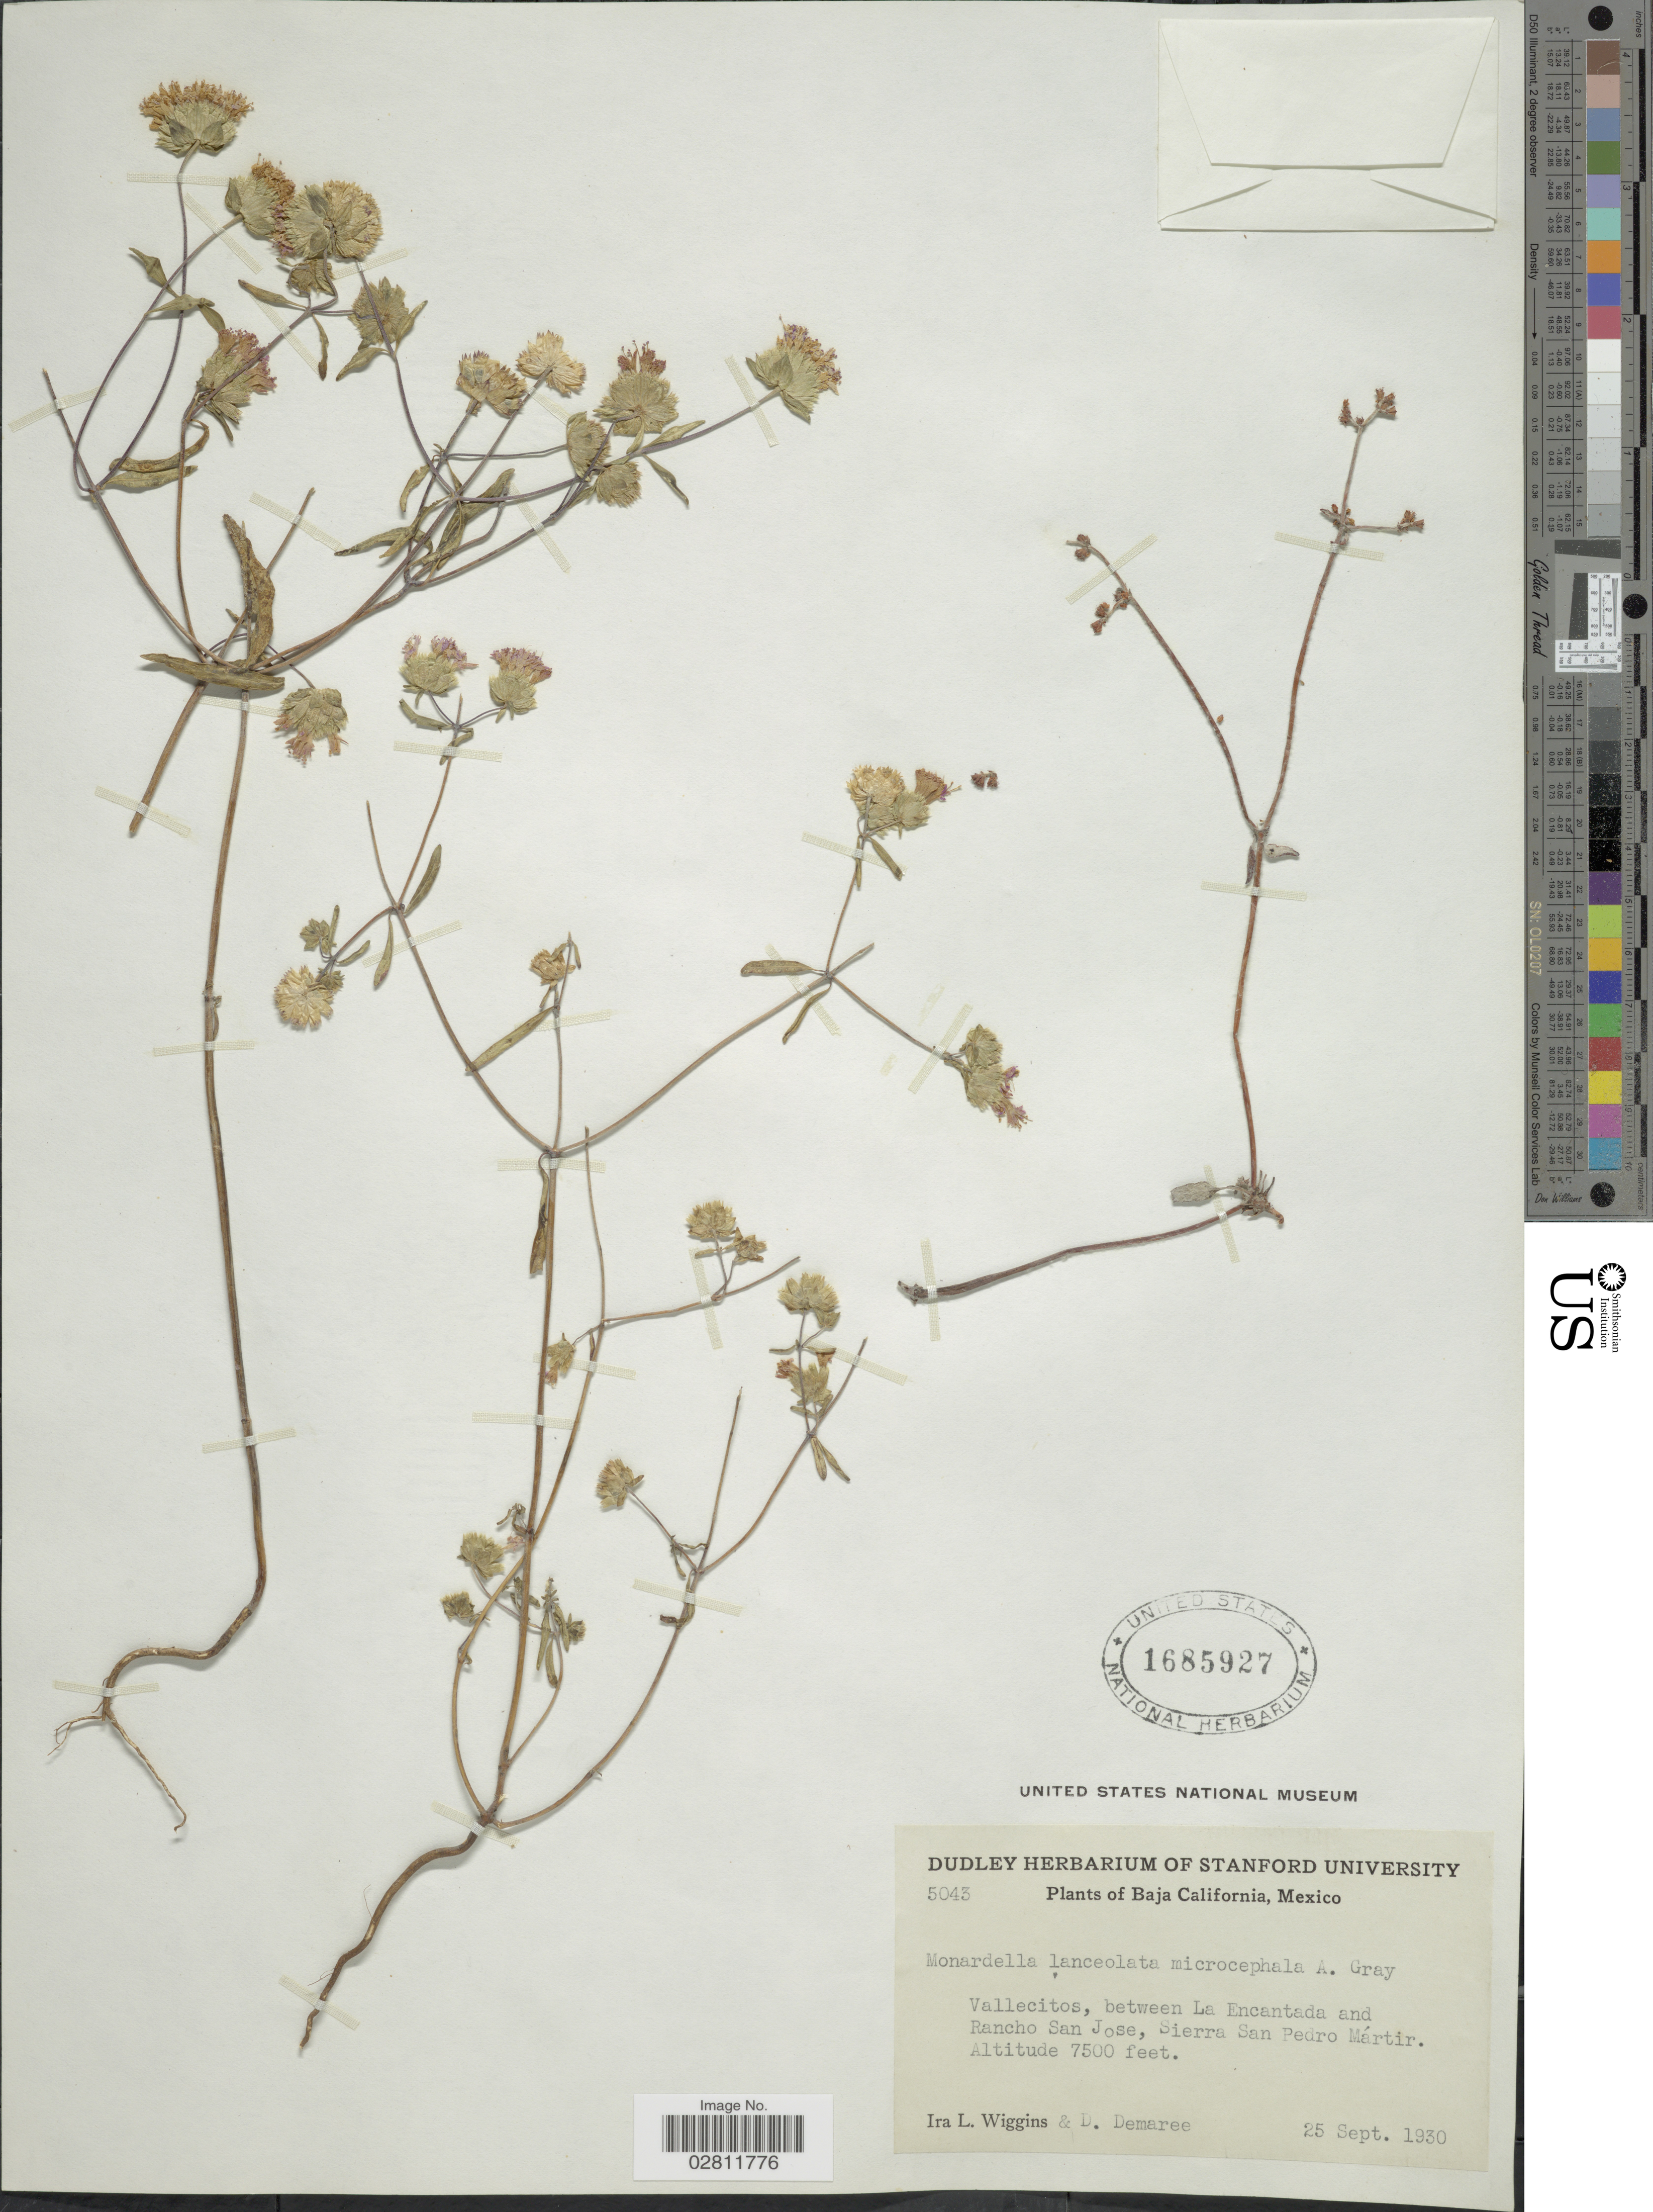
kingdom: Plantae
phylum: Tracheophyta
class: Magnoliopsida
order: Lamiales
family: Lamiaceae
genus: Monardella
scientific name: Monardella lanceolata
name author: A. Gray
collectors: I. L. Wiggins & D. Demaree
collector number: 5034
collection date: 1930-09-25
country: Mexico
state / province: Baja California Norte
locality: Vallecitos, between La Encantada and Rancho San Jose, Sierra San Pedro Mártir.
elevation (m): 2286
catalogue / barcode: US 1685927